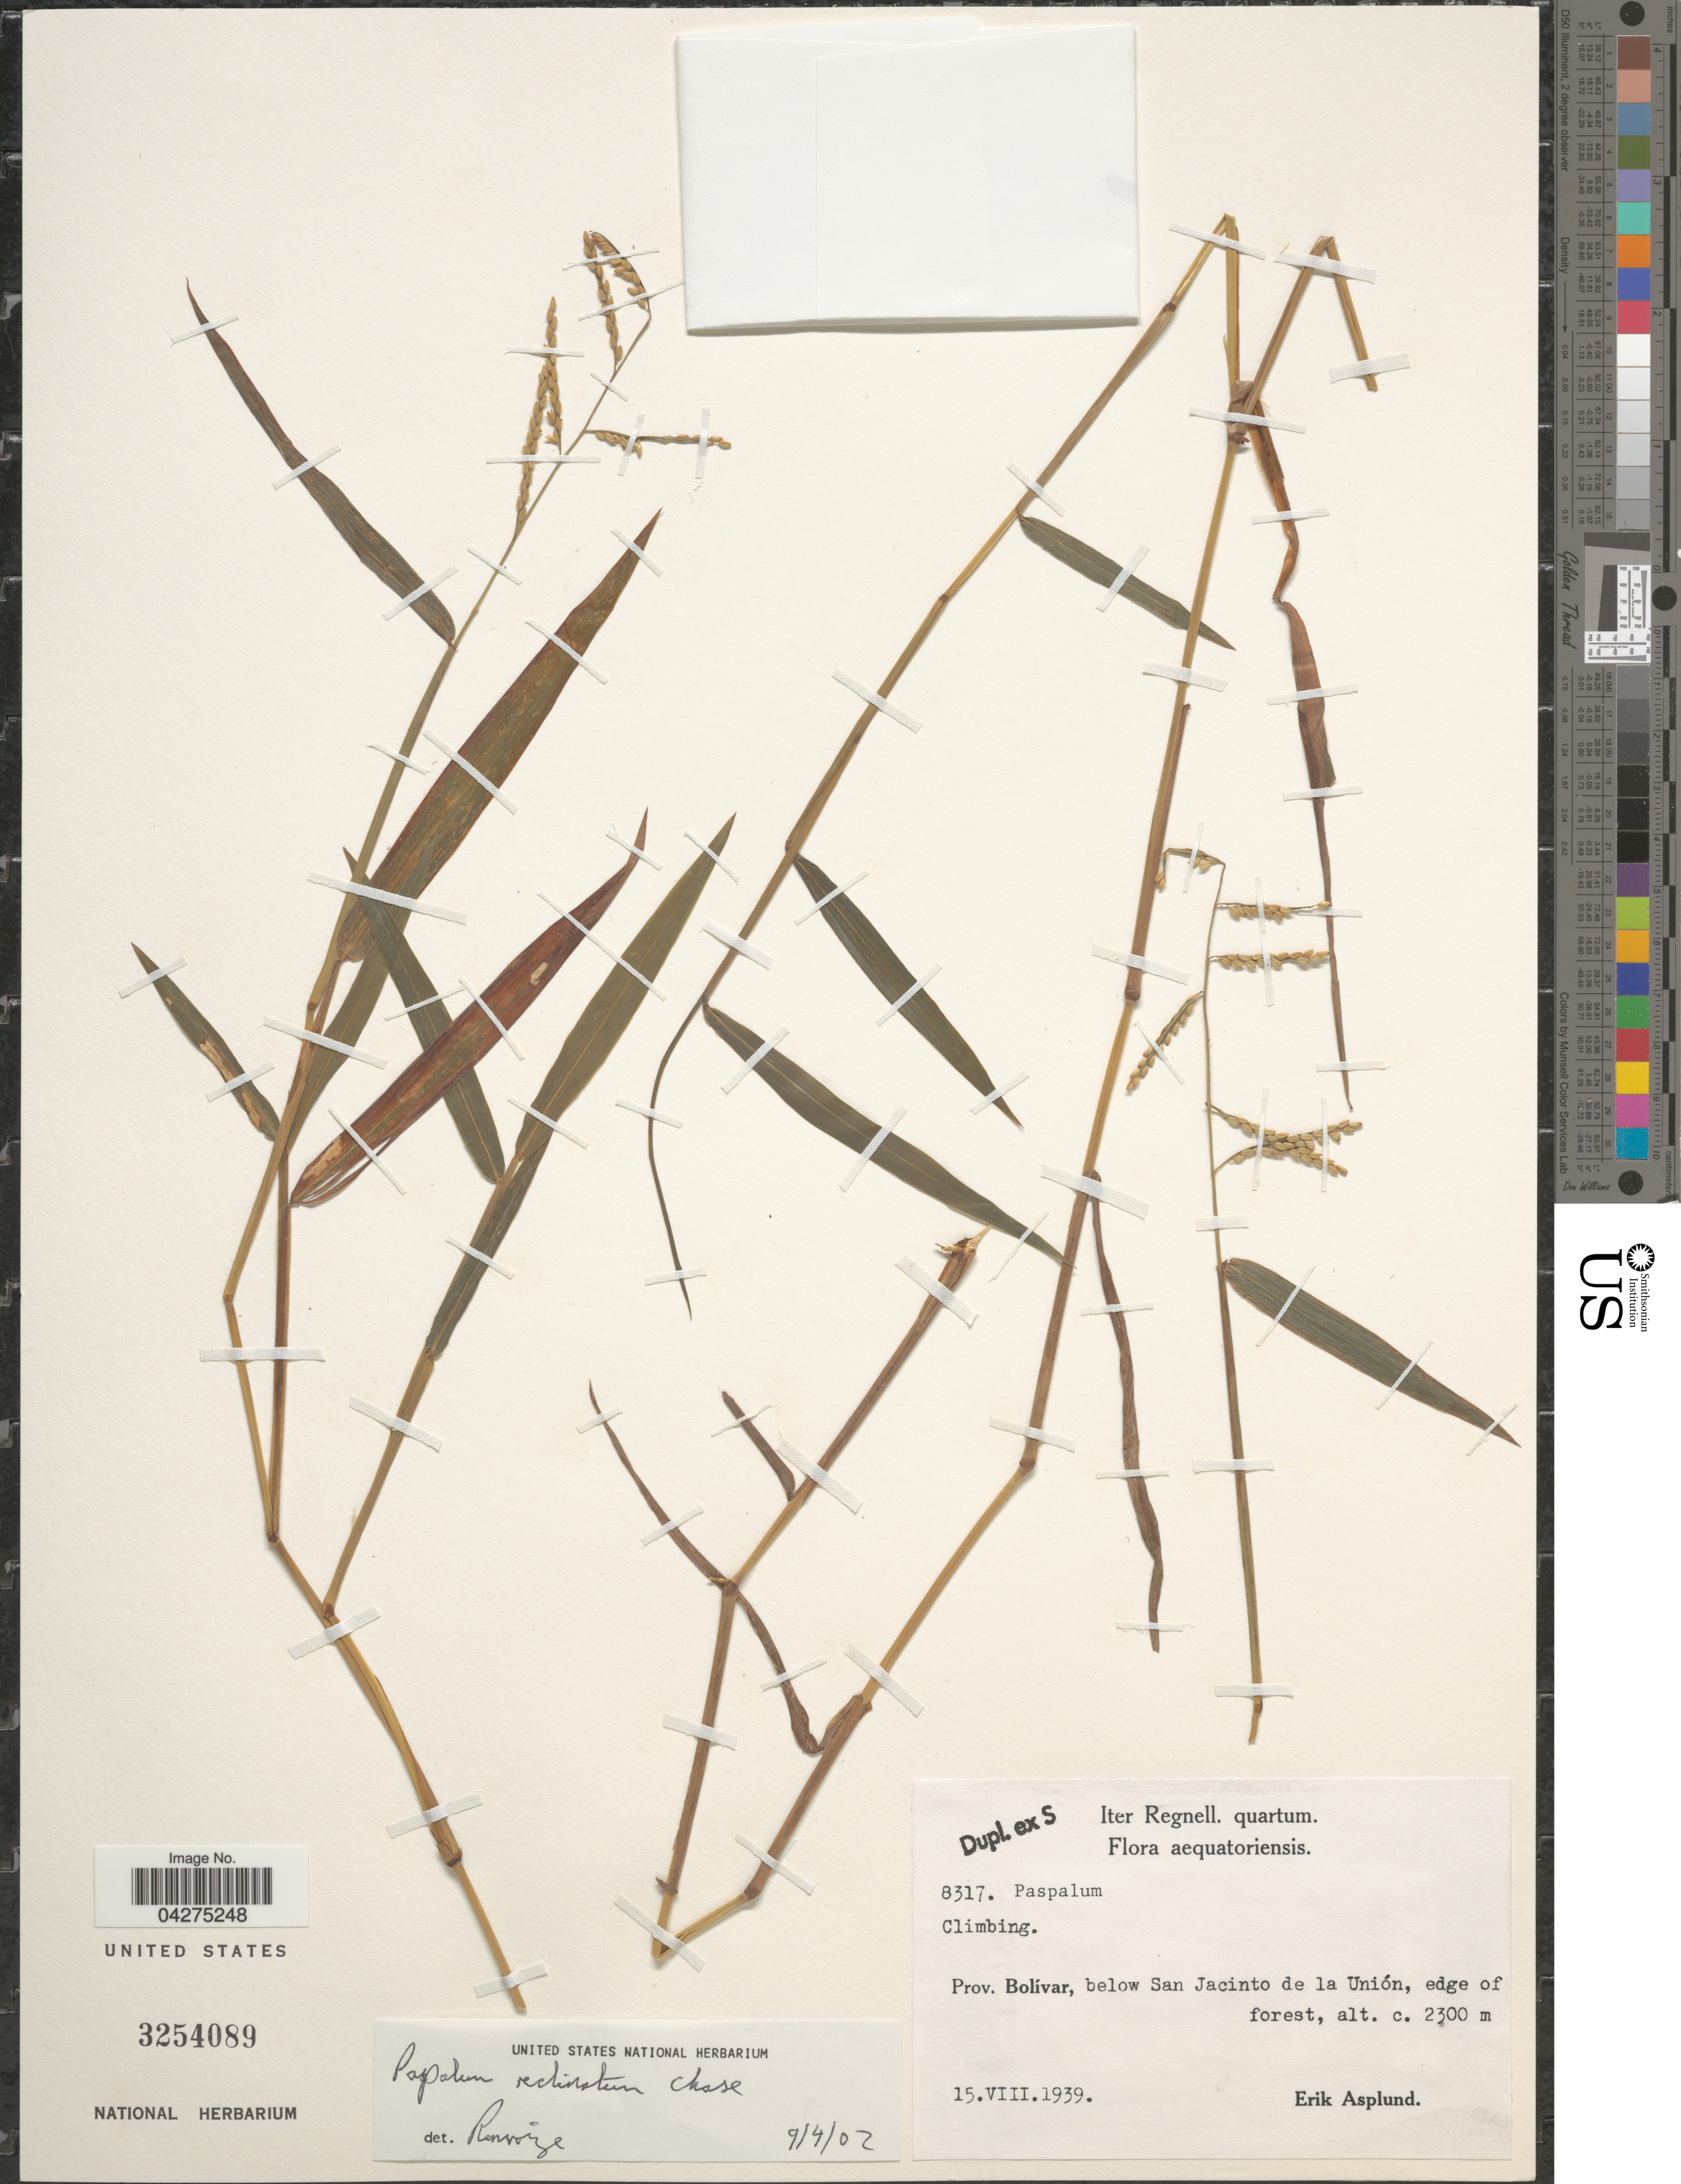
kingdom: Plantae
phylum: Tracheophyta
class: Liliopsida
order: Poales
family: Poaceae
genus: Paspalum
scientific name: Paspalum reclinatum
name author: Chase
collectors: E. Asplund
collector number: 8317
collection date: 1939-08-15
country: Ecuador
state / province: Bolívar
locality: Iter Regnell. quartum. Aequatoriensis. Below San Jacinto de la Unión, edge of forest.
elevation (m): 2300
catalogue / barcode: US 3254089